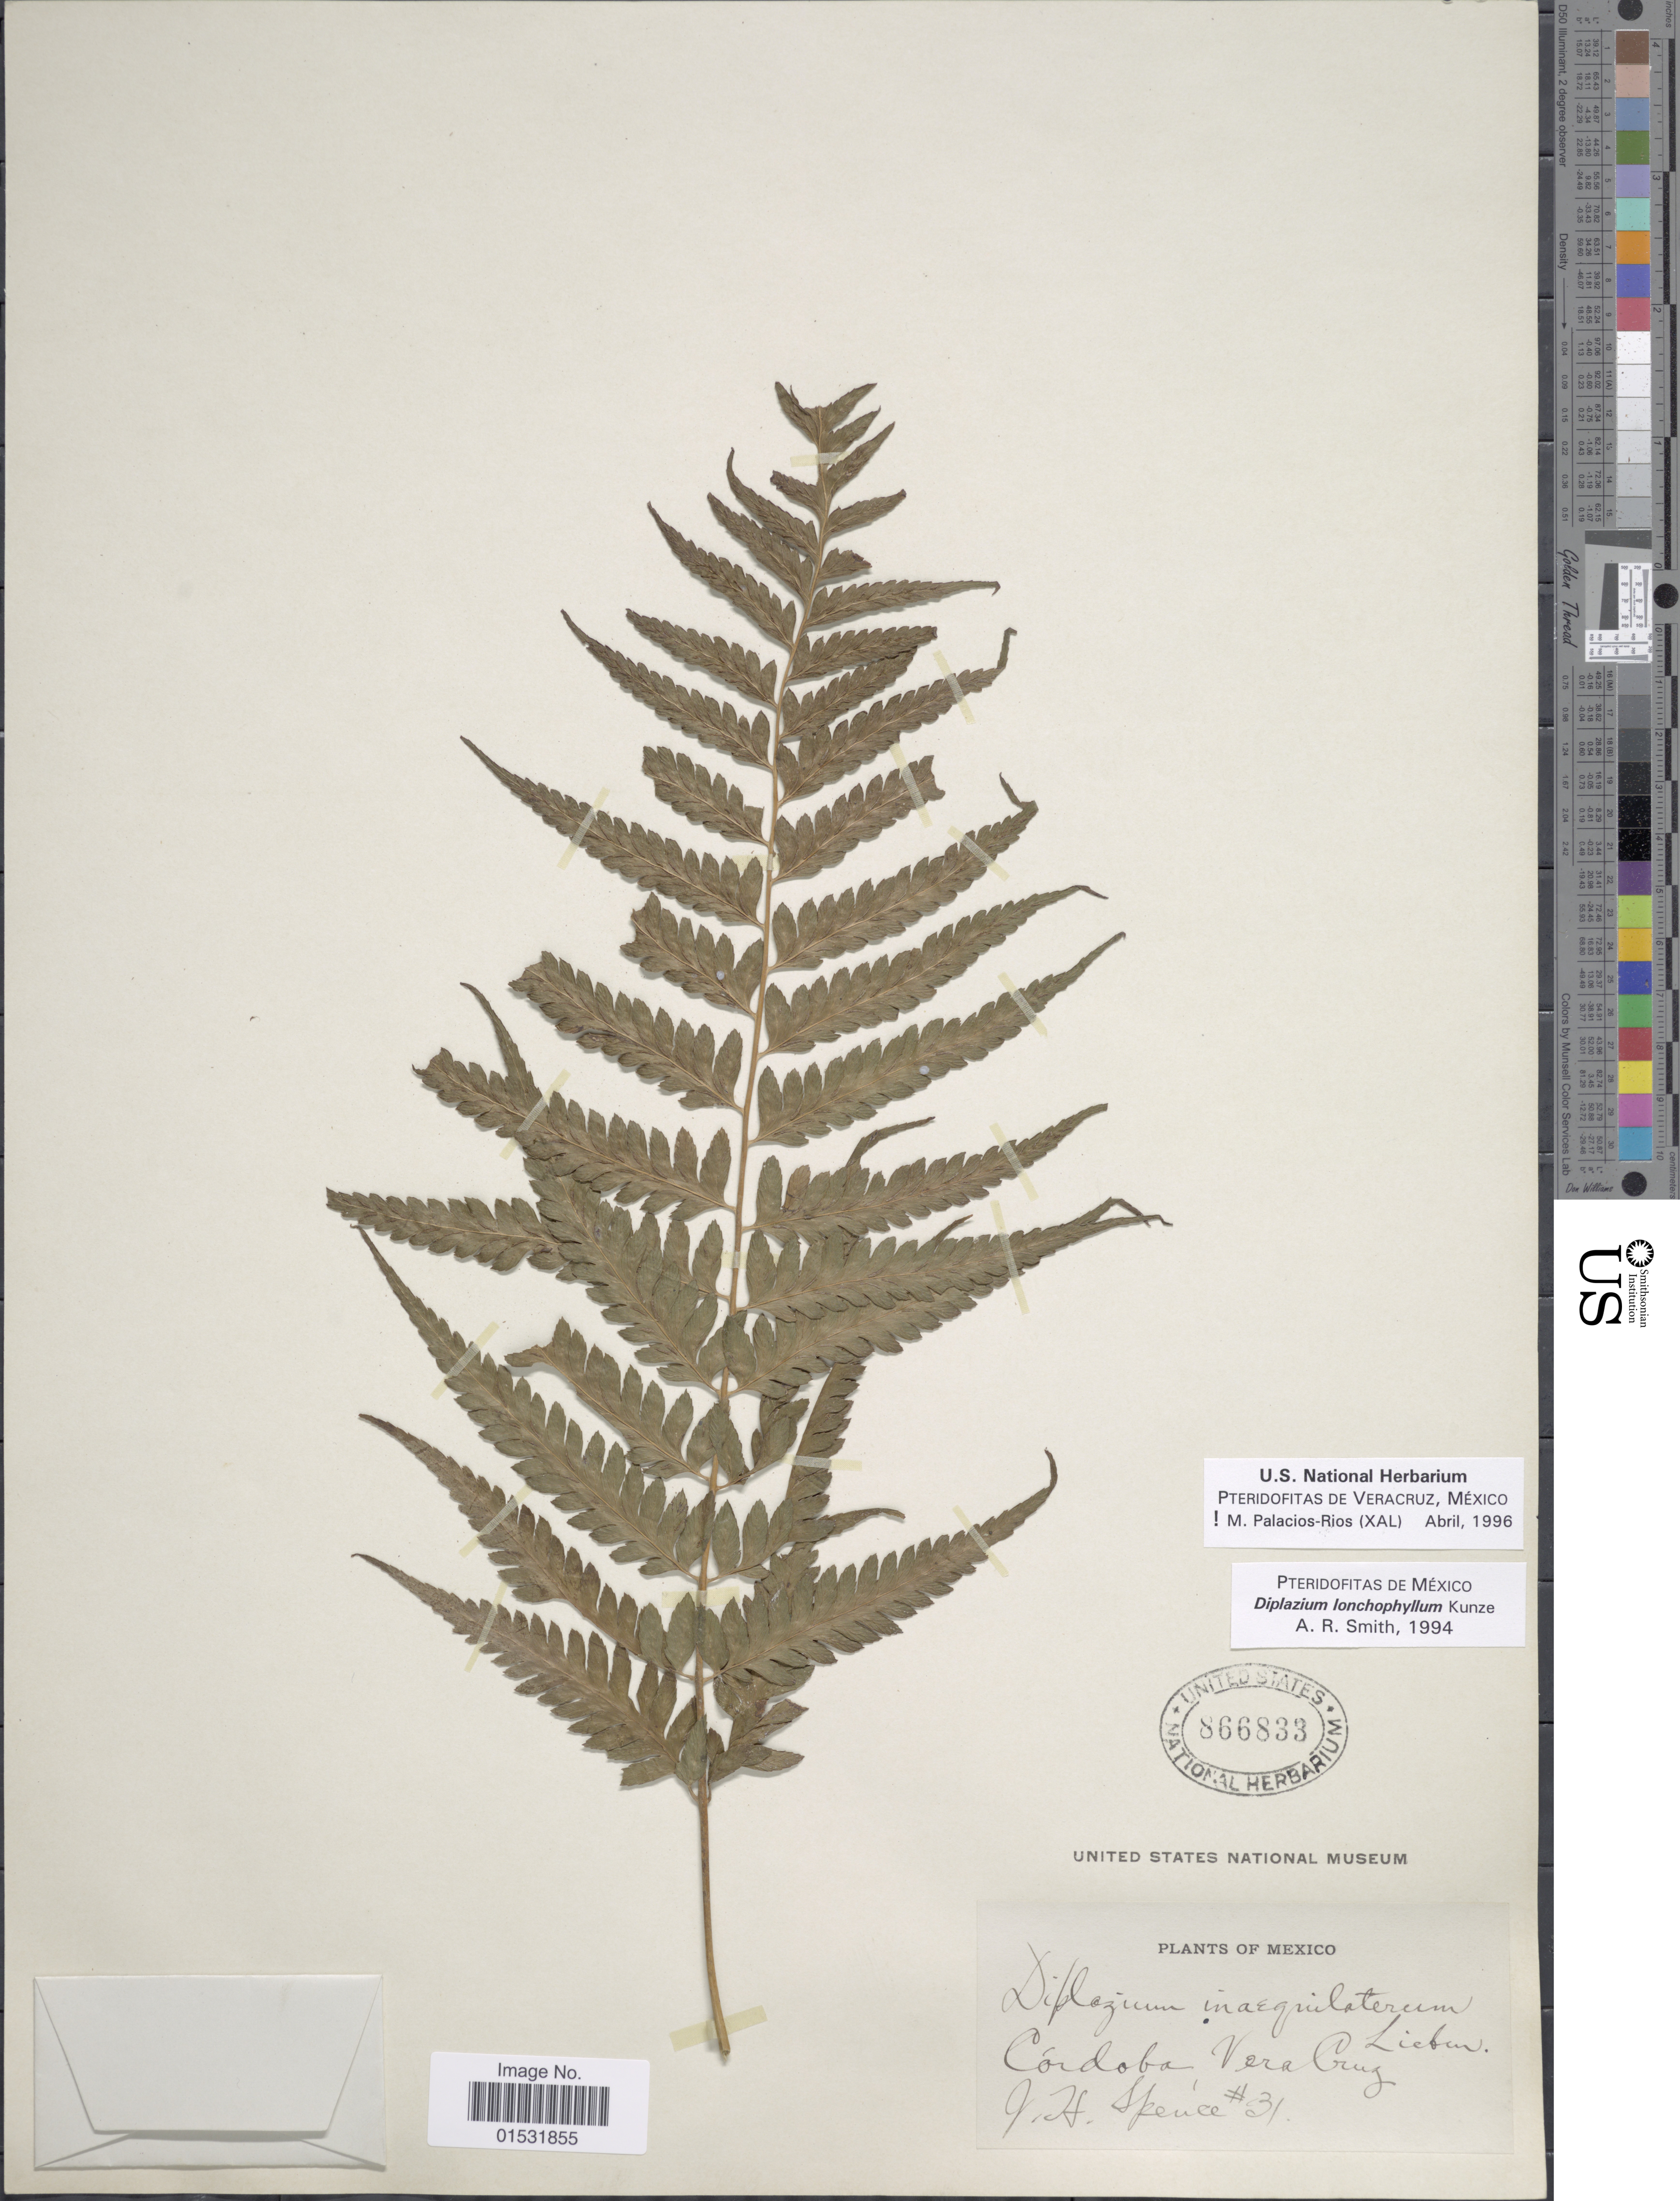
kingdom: Plantae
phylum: Tracheophyta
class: Polypodiopsida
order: Polypodiales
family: Athyriaceae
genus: Diplazium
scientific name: Diplazium lonchophyllum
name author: Kunze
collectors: J. Speuce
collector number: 31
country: Mexico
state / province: Veracruz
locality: Córdoba, Vera Cruz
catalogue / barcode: US 866833